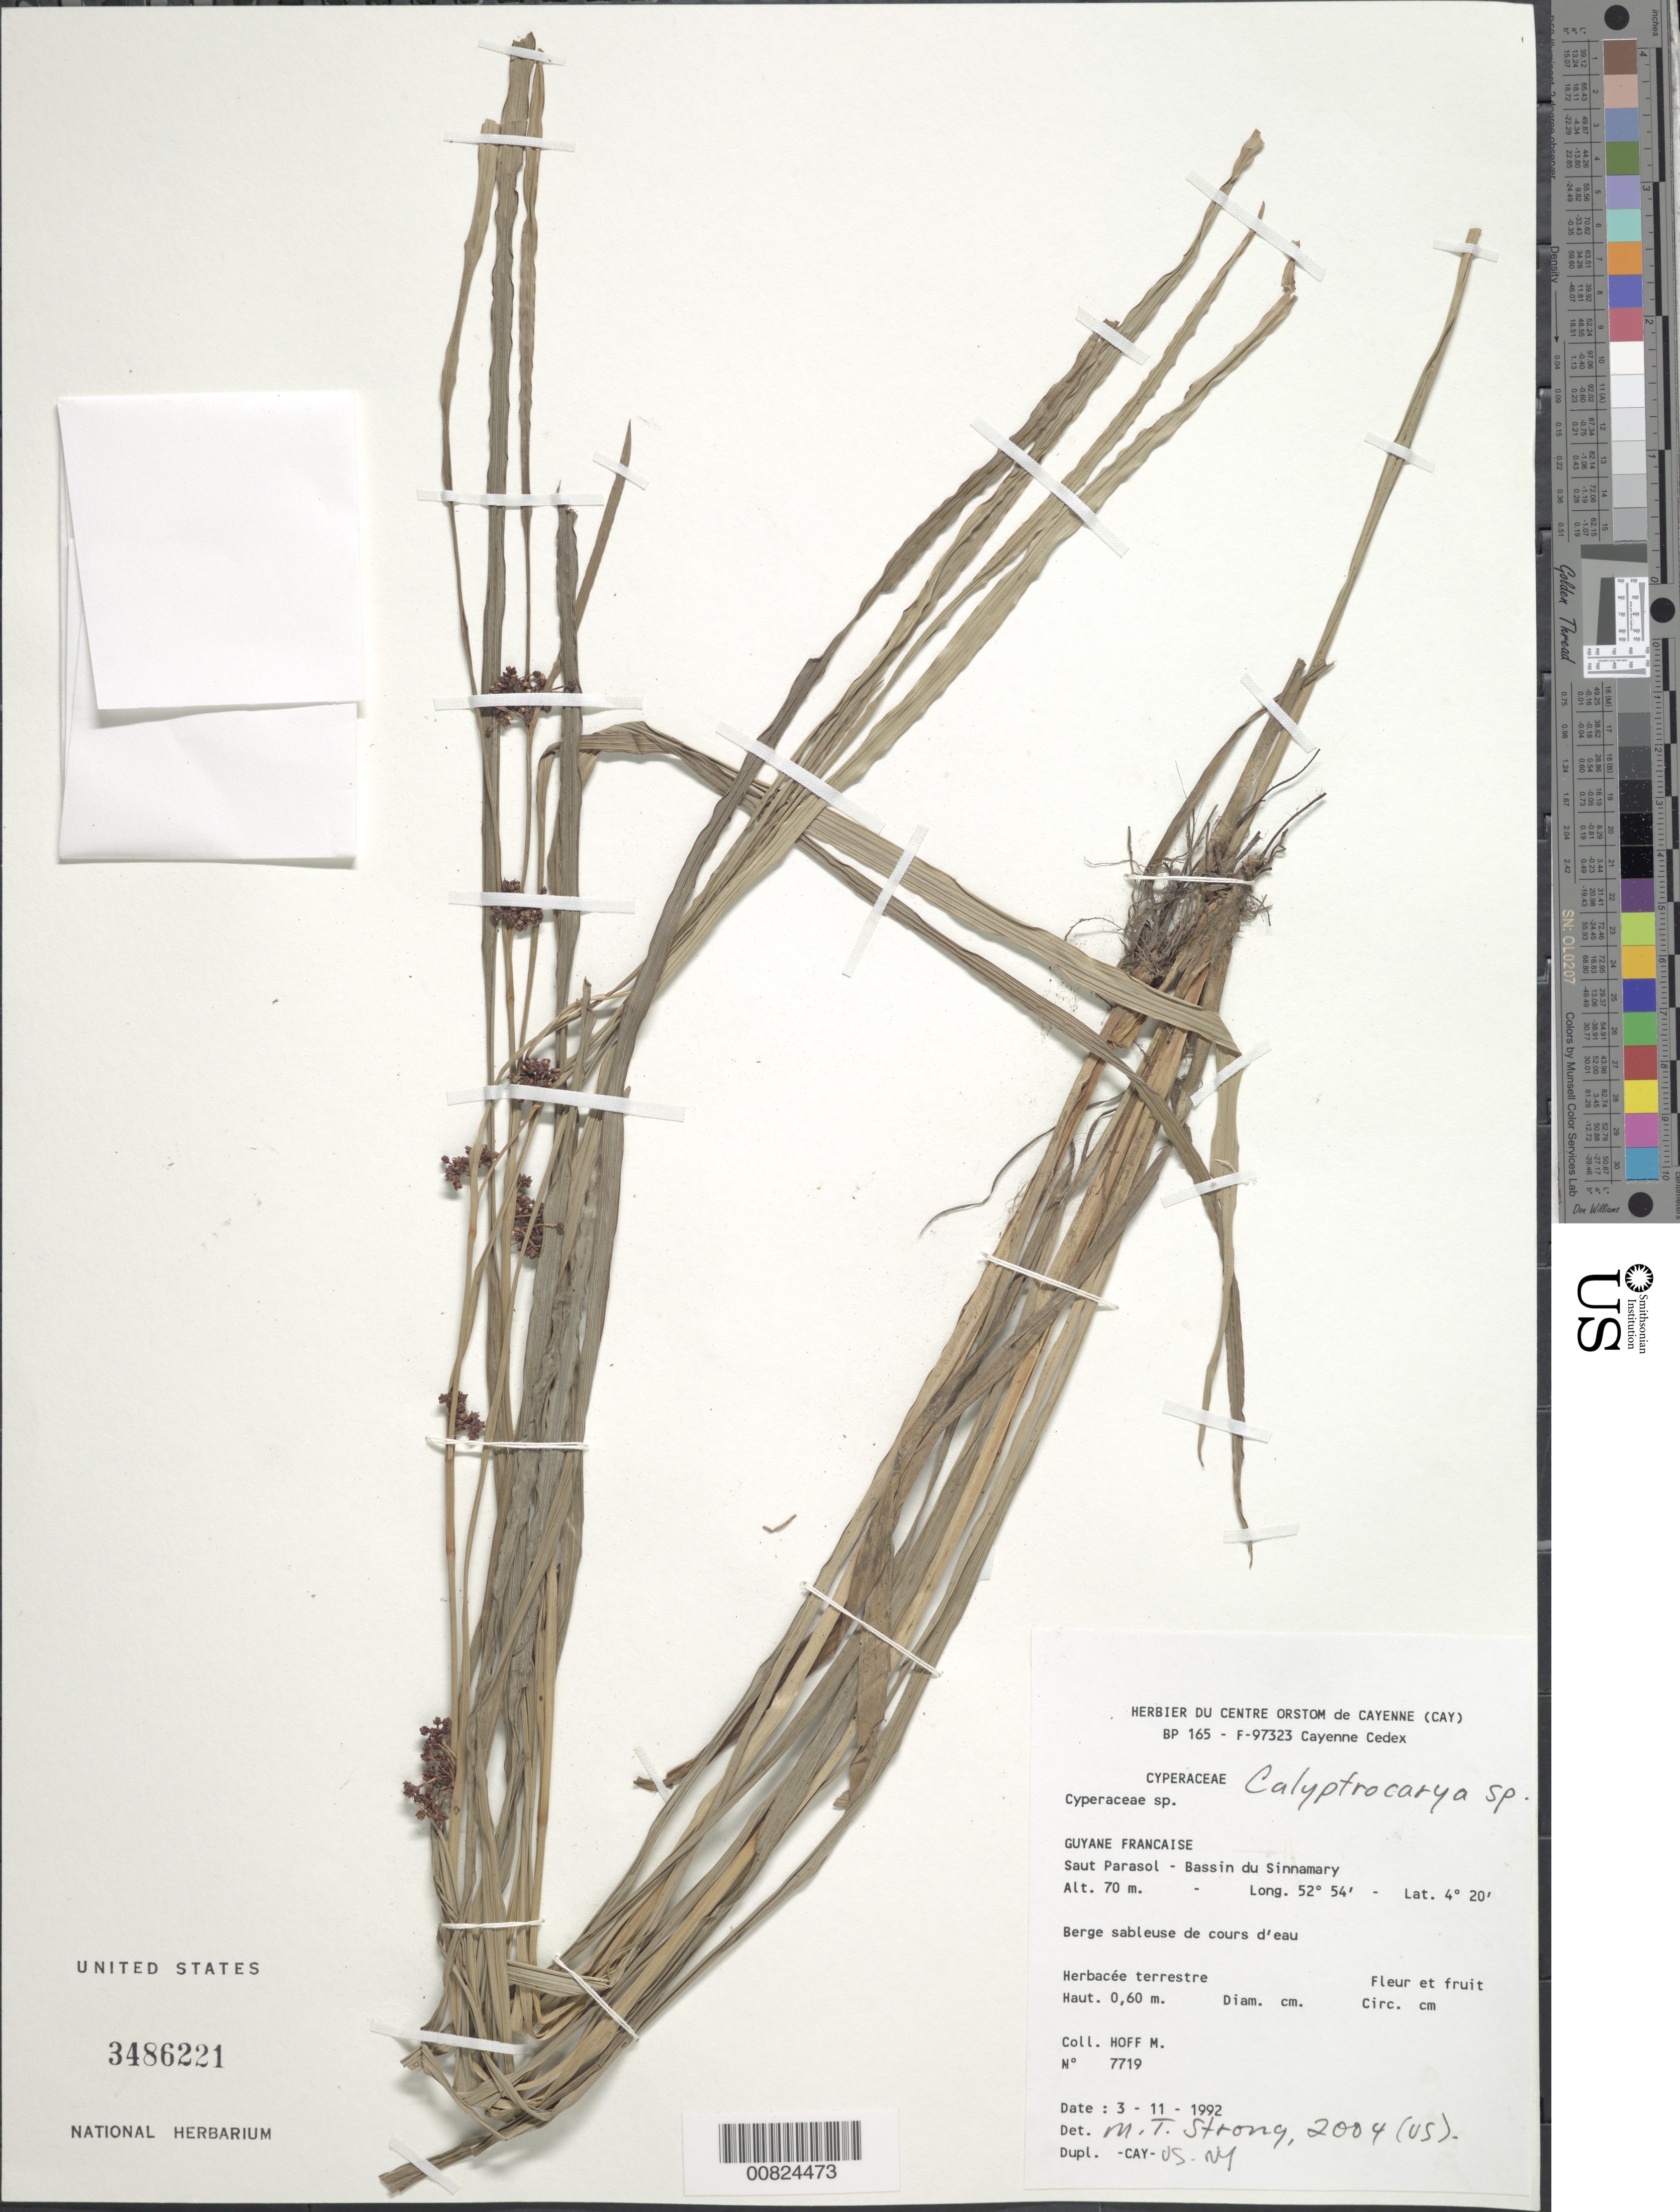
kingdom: Plantae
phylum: Tracheophyta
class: Liliopsida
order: Poales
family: Cyperaceae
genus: Calyptrocarya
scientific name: Calyptrocarya sp.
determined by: Strong, M. T., (US), Smithsonian Institution - National Museum of Natural History (UNITED STATES)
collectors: M. Hoff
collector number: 7719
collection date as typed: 3-Nov-92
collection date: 1992-11-03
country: French Guiana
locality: Saut Parasol, Bassin du Sinnamary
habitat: Berge sableuse de cours d'eau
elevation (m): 70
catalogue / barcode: US 3486221